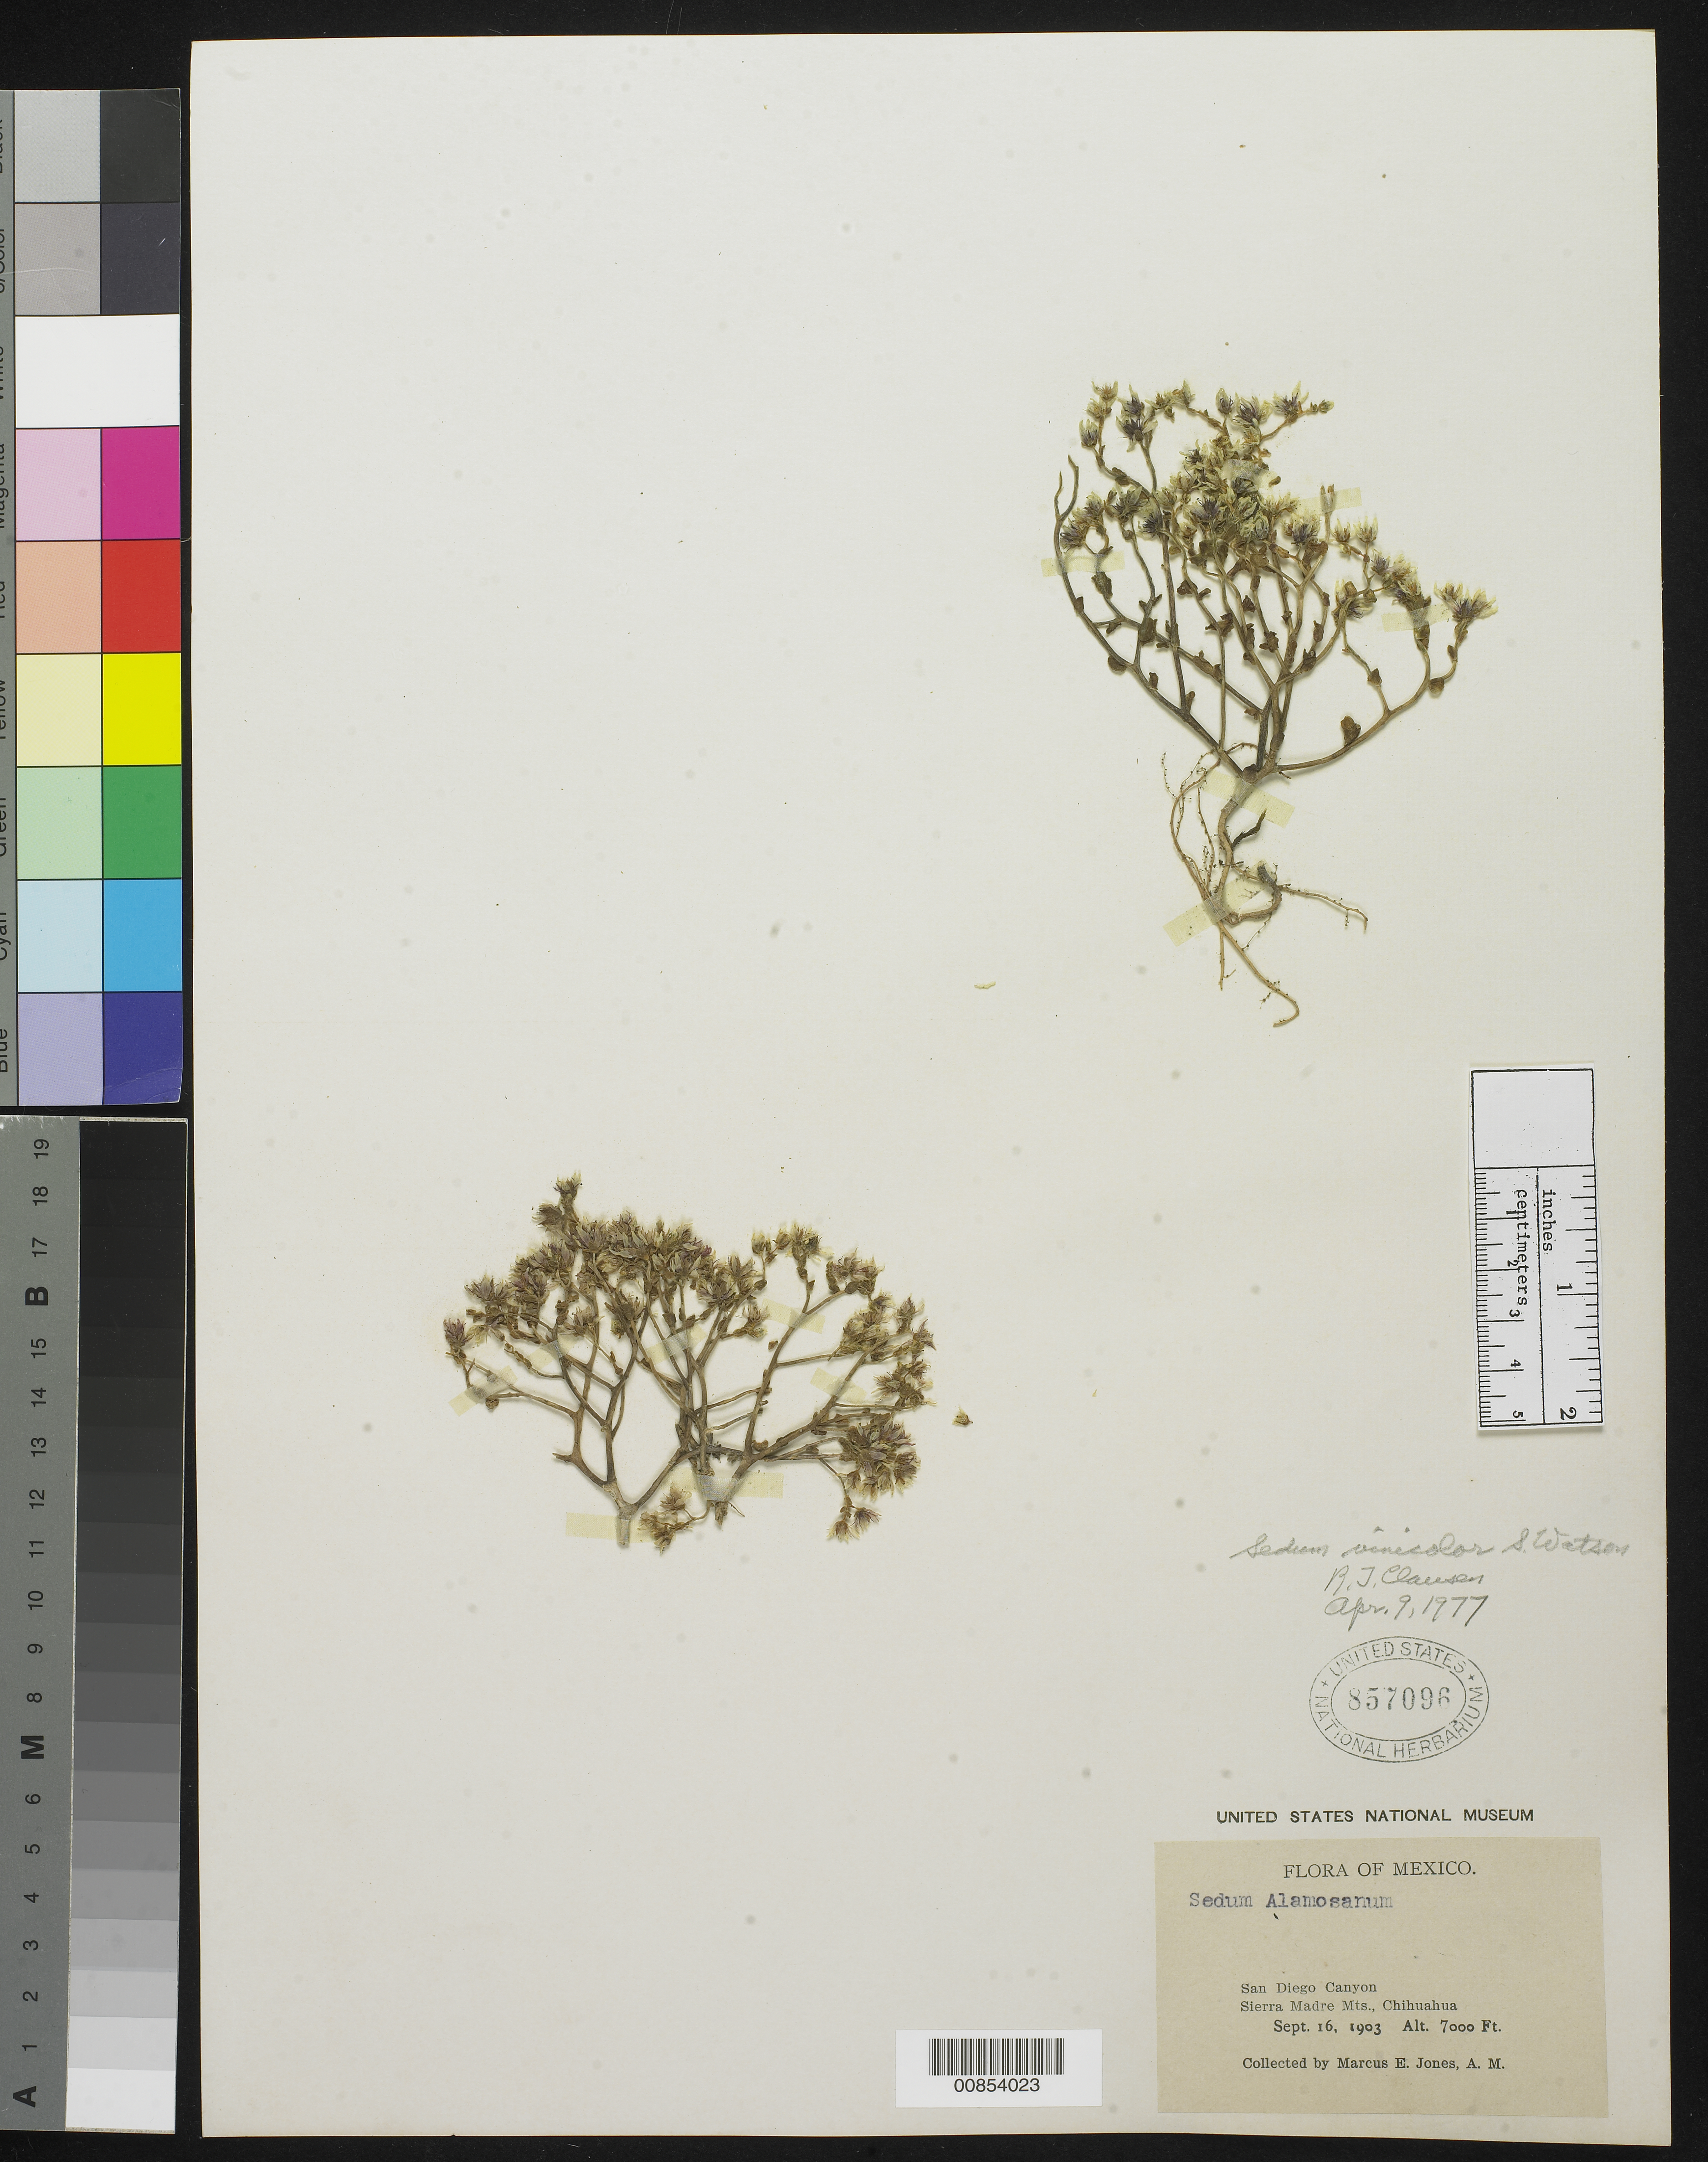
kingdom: Plantae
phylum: Tracheophyta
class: Magnoliopsida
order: Saxifragales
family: Crassulaceae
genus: Sedum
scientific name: Sedum vinicolor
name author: S. Watson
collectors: M. E. Jones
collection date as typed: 16 Sep 1903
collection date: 1903-09-16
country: Mexico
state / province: Chihuahua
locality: San Diego Canyon. Sierra Madre Mts., Chihuahua.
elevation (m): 2134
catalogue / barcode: US 857096